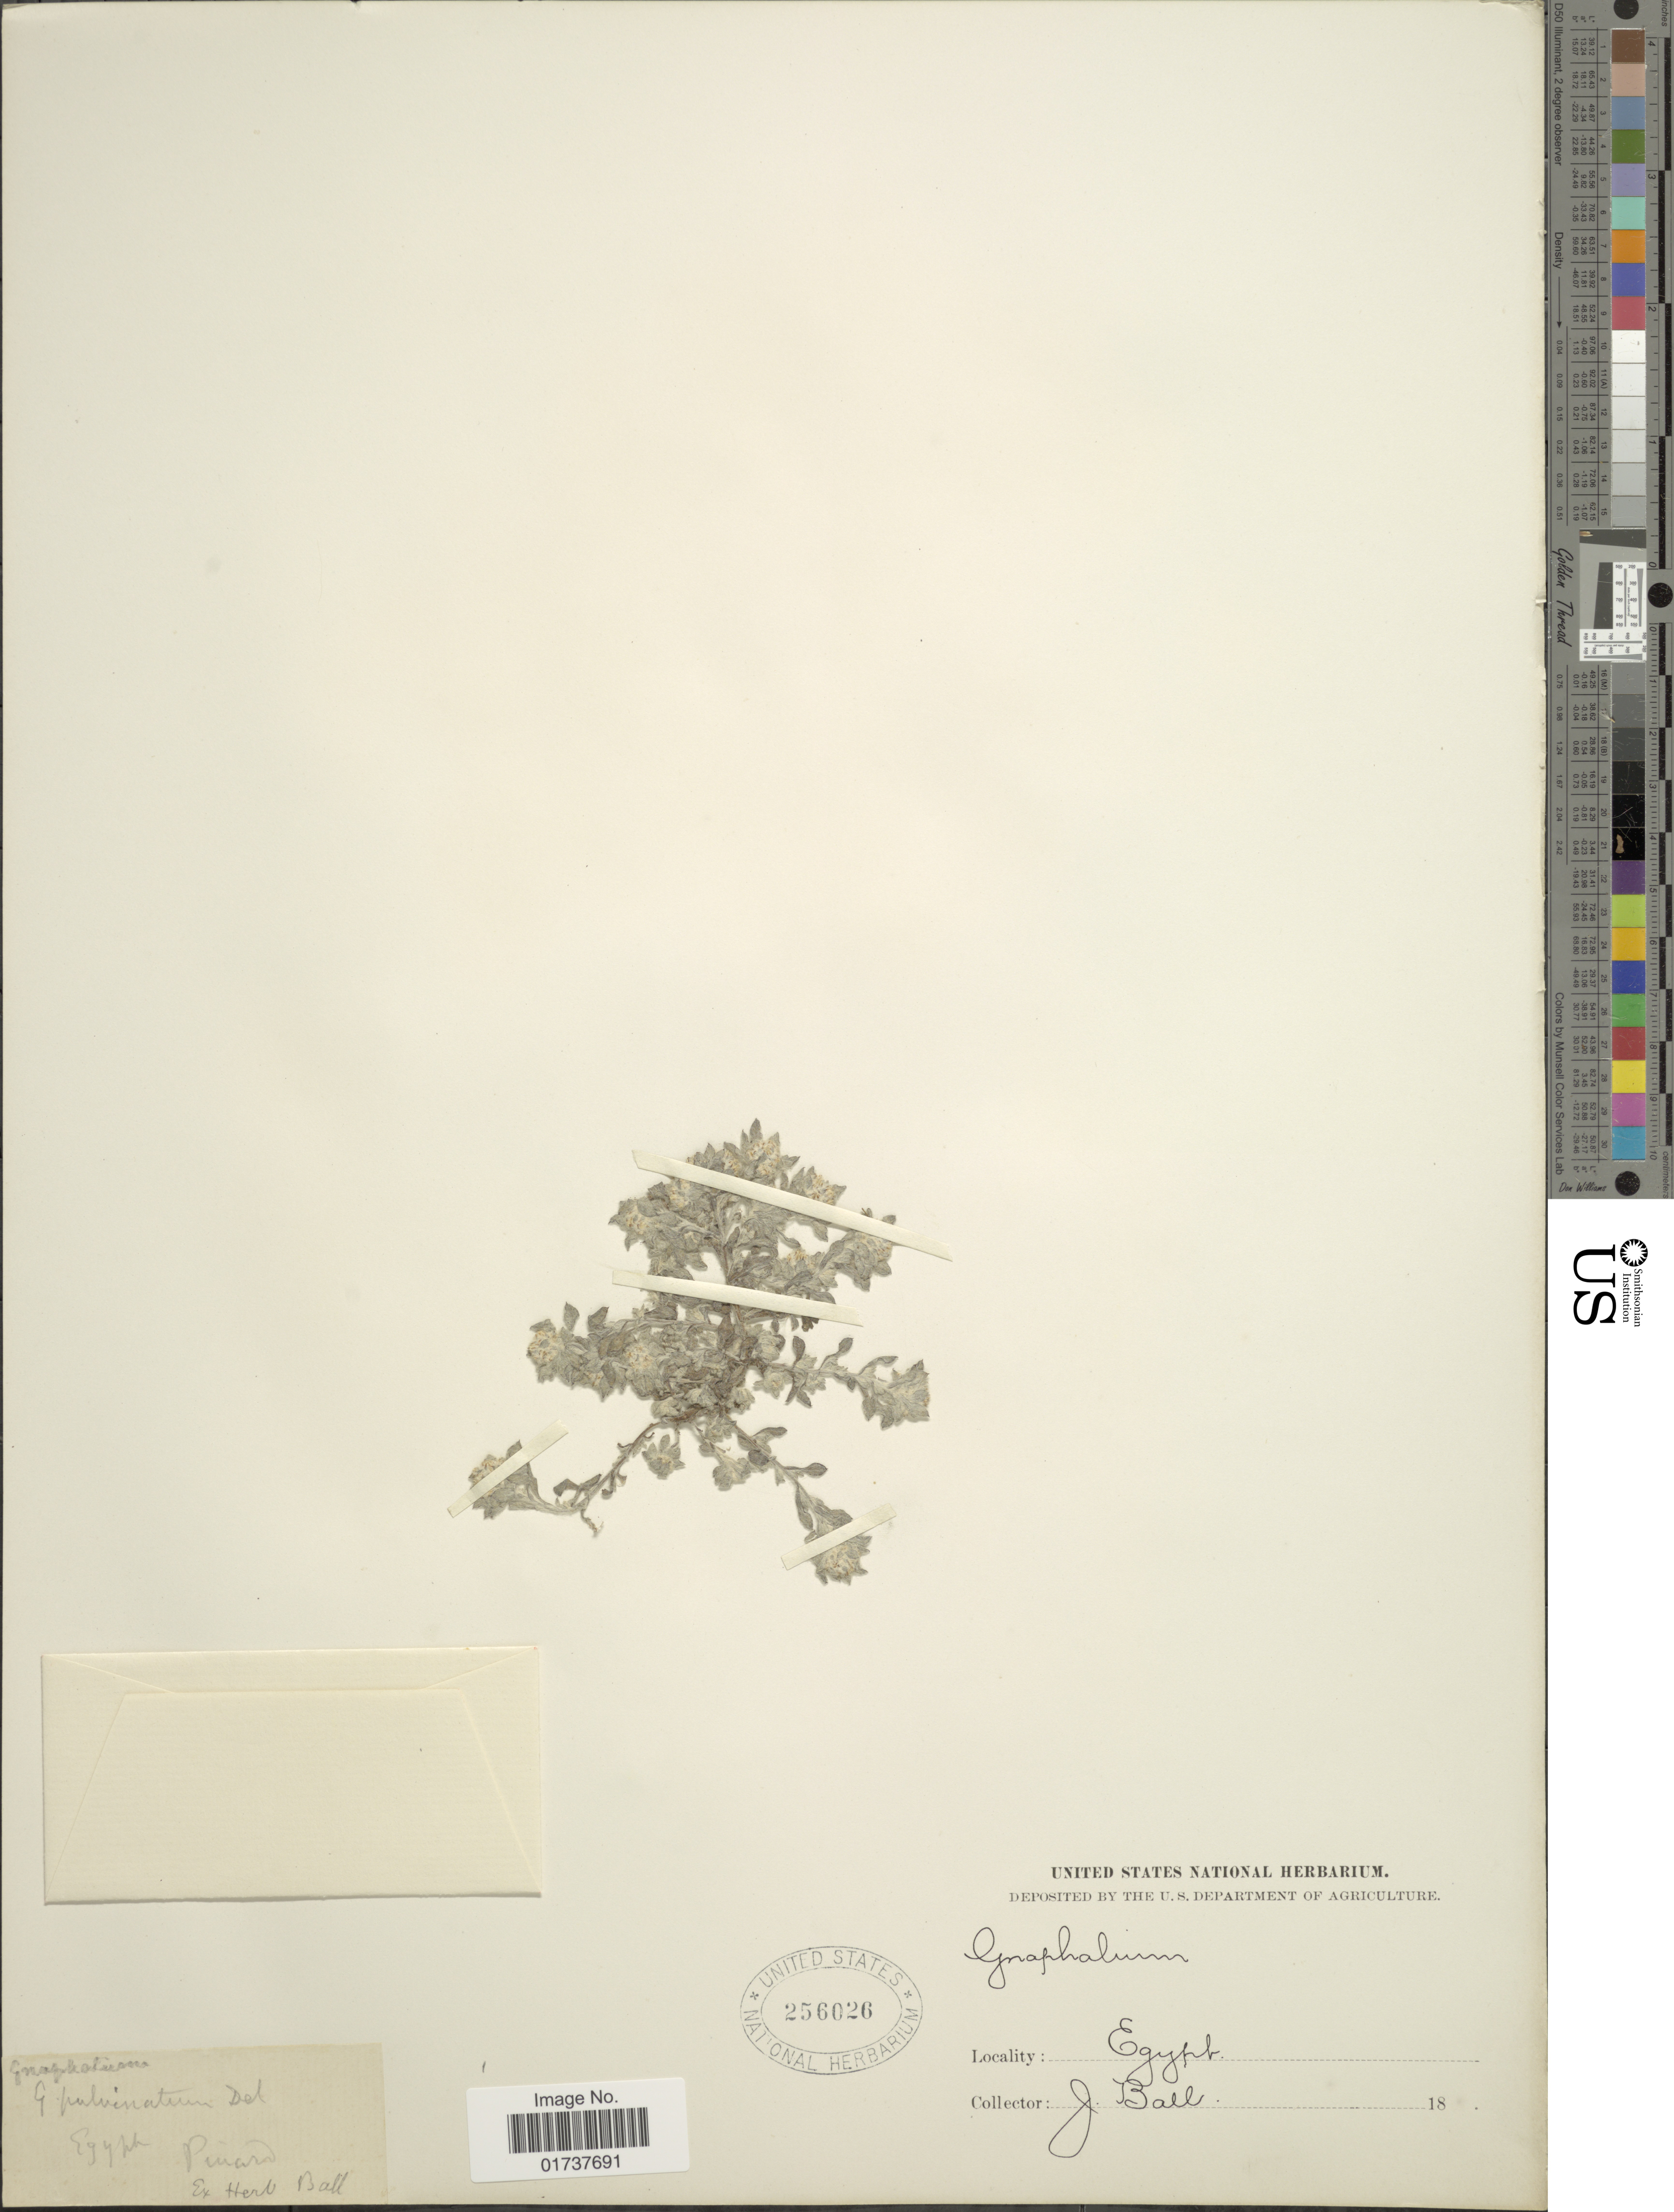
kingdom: Plantae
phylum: Tracheophyta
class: Magnoliopsida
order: Asterales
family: Asteraceae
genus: Gnaphalium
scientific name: Gnaphalium pulvinatum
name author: Delile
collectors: -. Pinard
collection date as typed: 18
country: Egypt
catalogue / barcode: US 256026